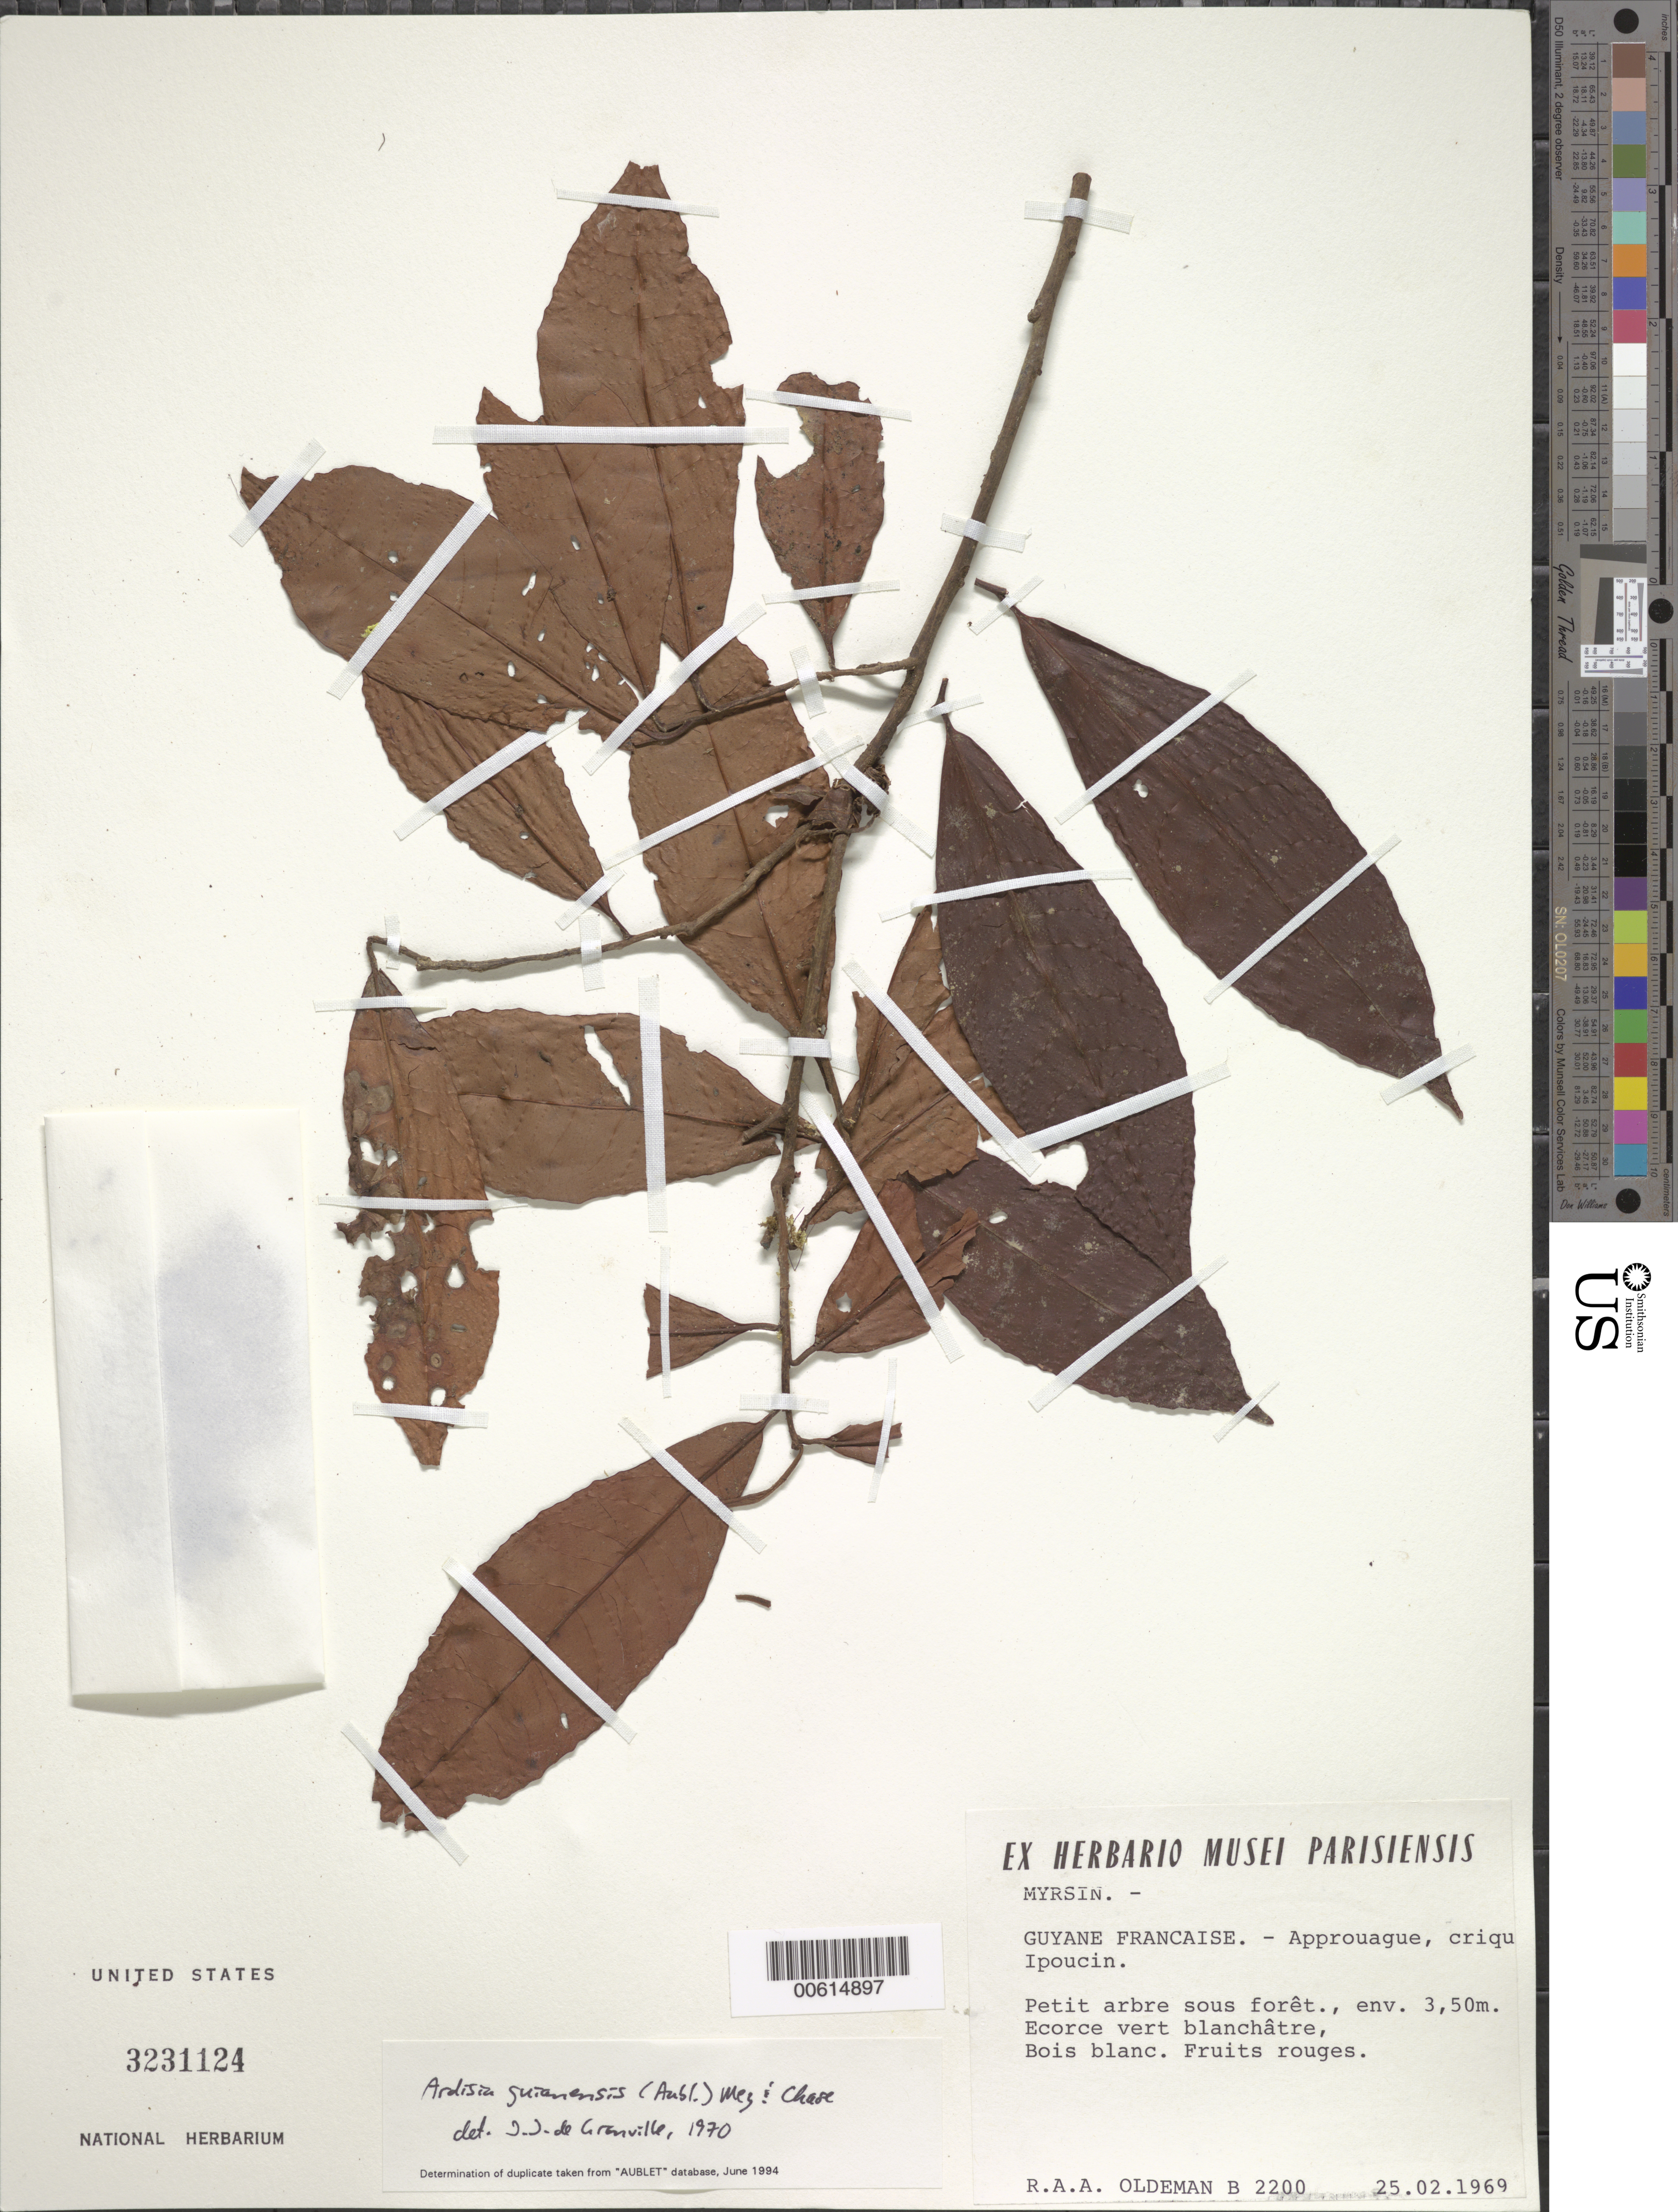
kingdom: Plantae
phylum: Tracheophyta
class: Magnoliopsida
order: Ericales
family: Primulaceae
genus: Ardisia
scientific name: Ardisia guianensis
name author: (Aubl.) Mez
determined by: Granville, J. J. de, (CAY), Institut de Recherche pour le Developpement (IRD) (FRENCH GUIANA)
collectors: R. Oldeman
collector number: B 2200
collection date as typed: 25-Feb-69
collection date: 1969-02-25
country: French Guiana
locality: Crique Ipoucin, Approuague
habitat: Forest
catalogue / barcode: US 3231124